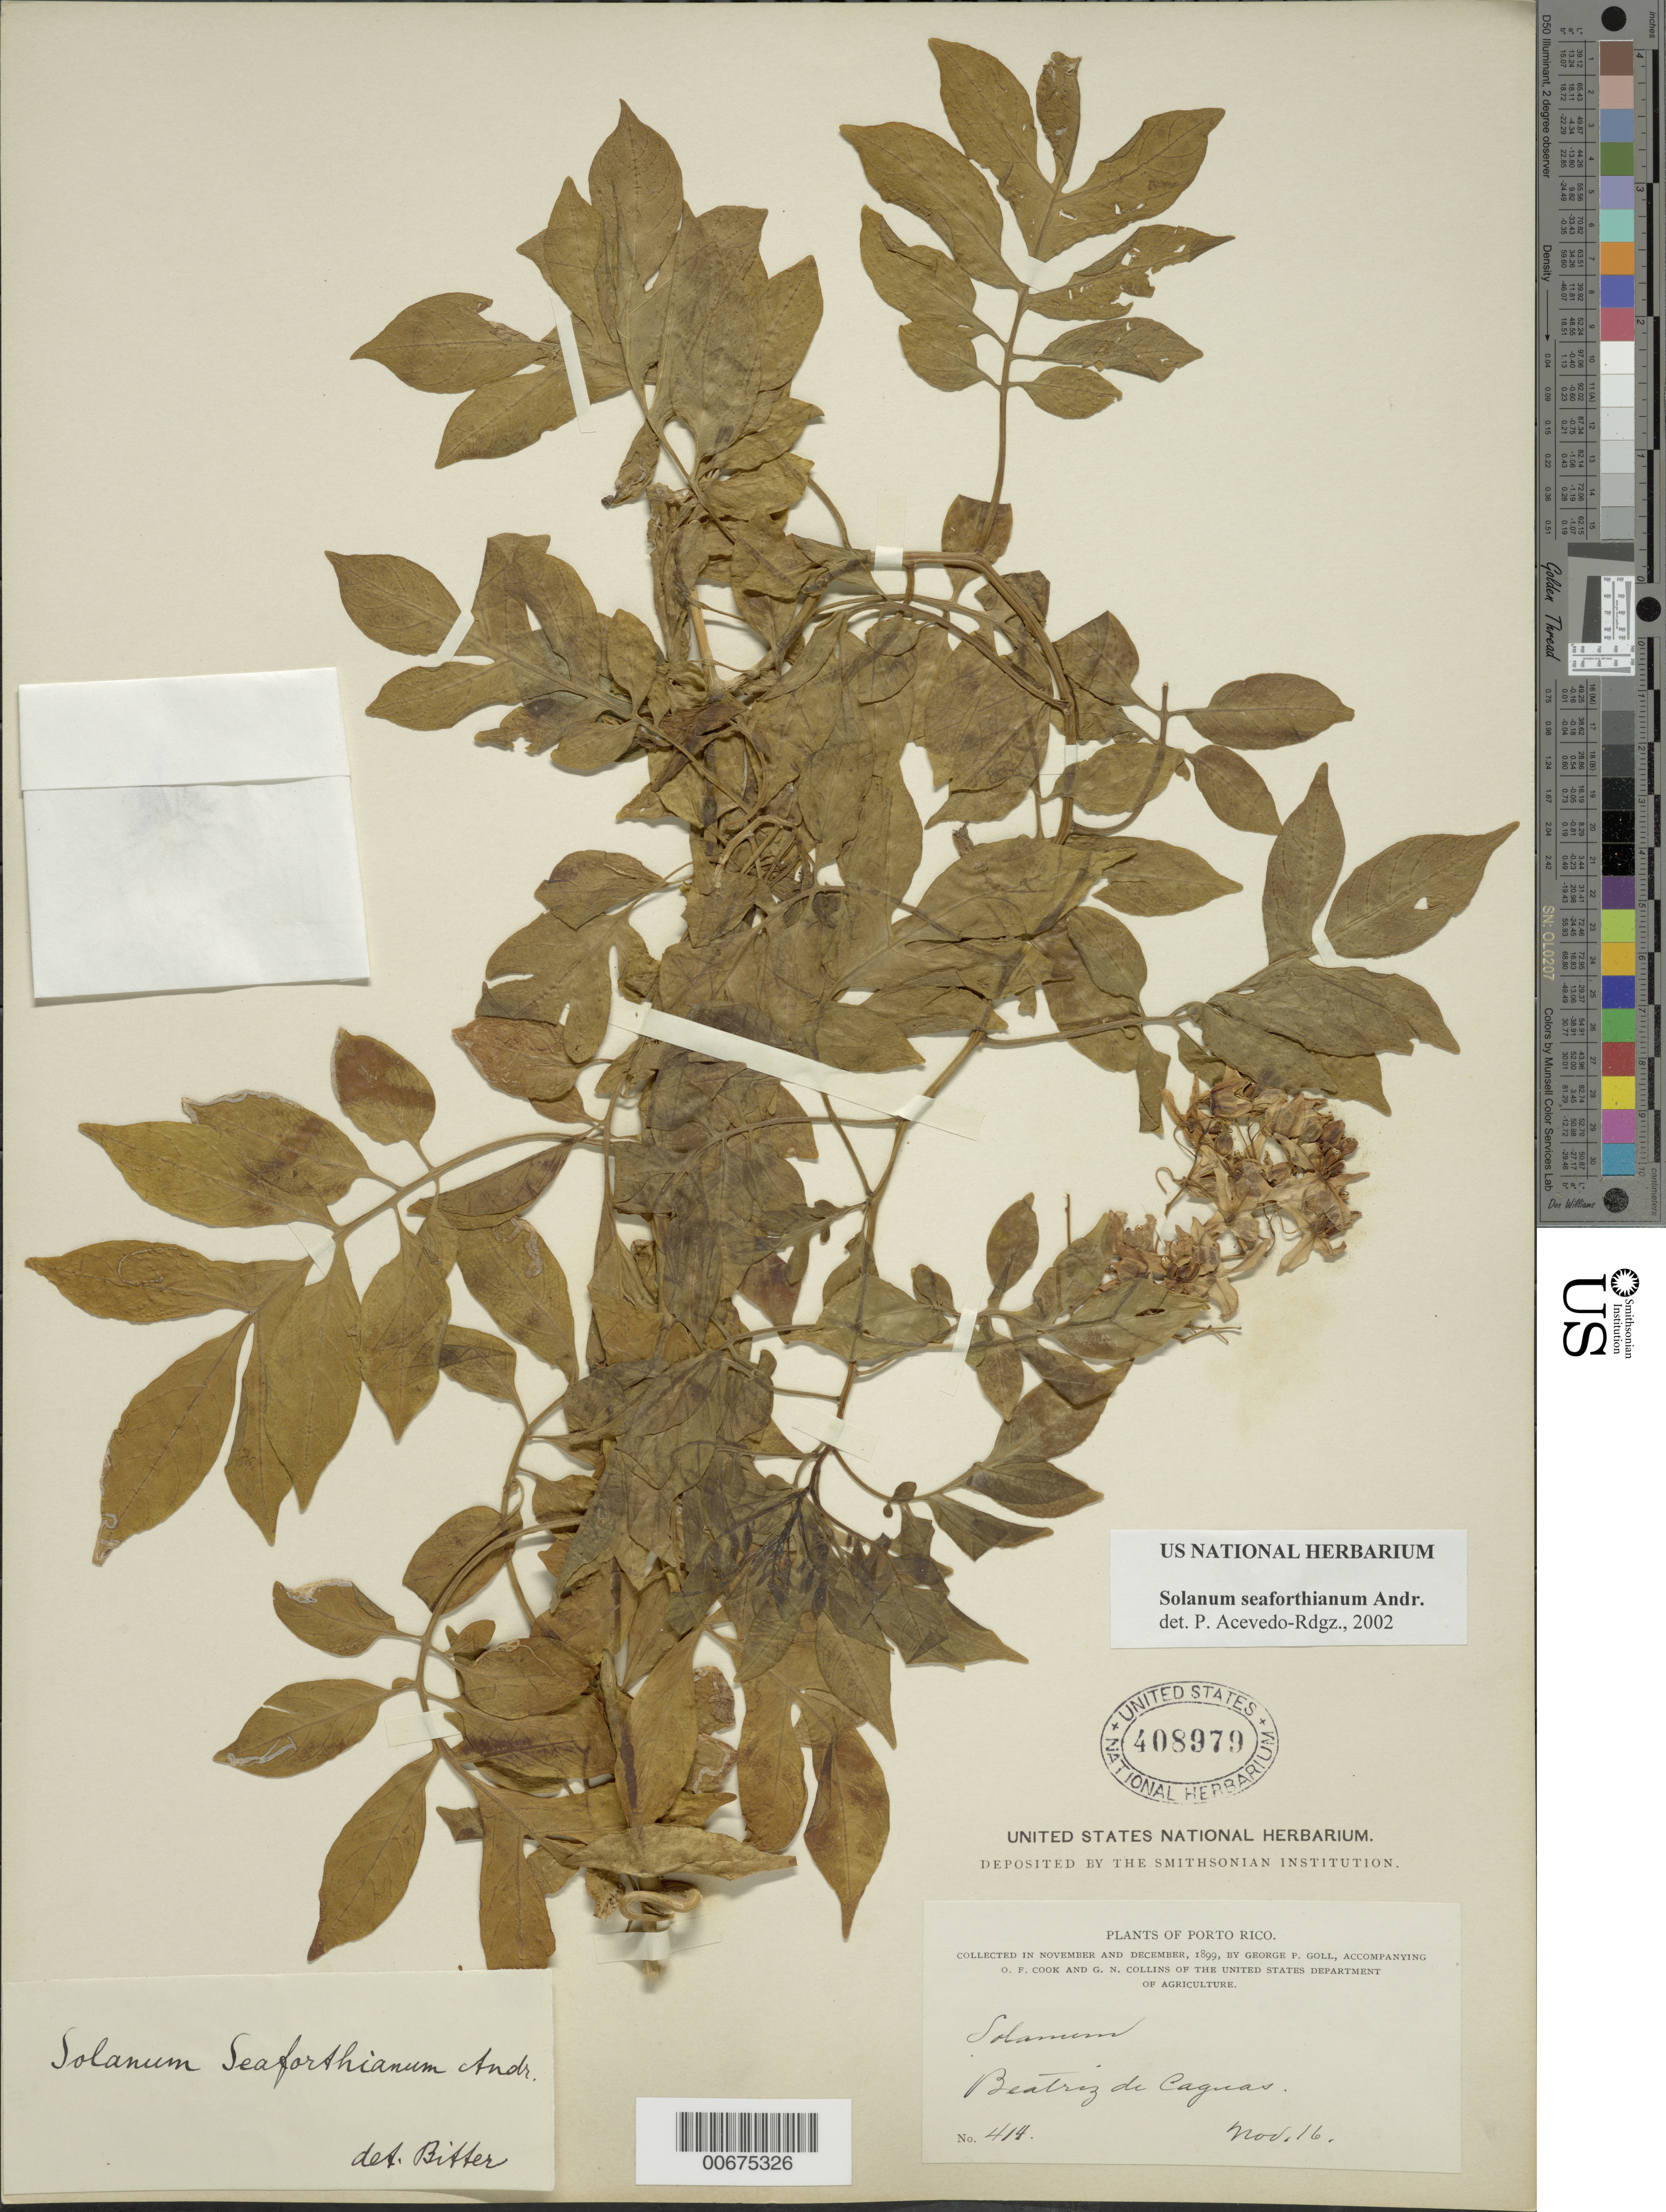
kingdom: Plantae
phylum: Tracheophyta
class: Magnoliopsida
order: Solanales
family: Solanaceae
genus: Solanum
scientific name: Solanum seaforthianum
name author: Andrews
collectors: G. P. Goll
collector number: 414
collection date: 1899-11-16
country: Puerto Rico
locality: Porto Rico, Beatriz de Caguas.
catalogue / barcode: US 408979